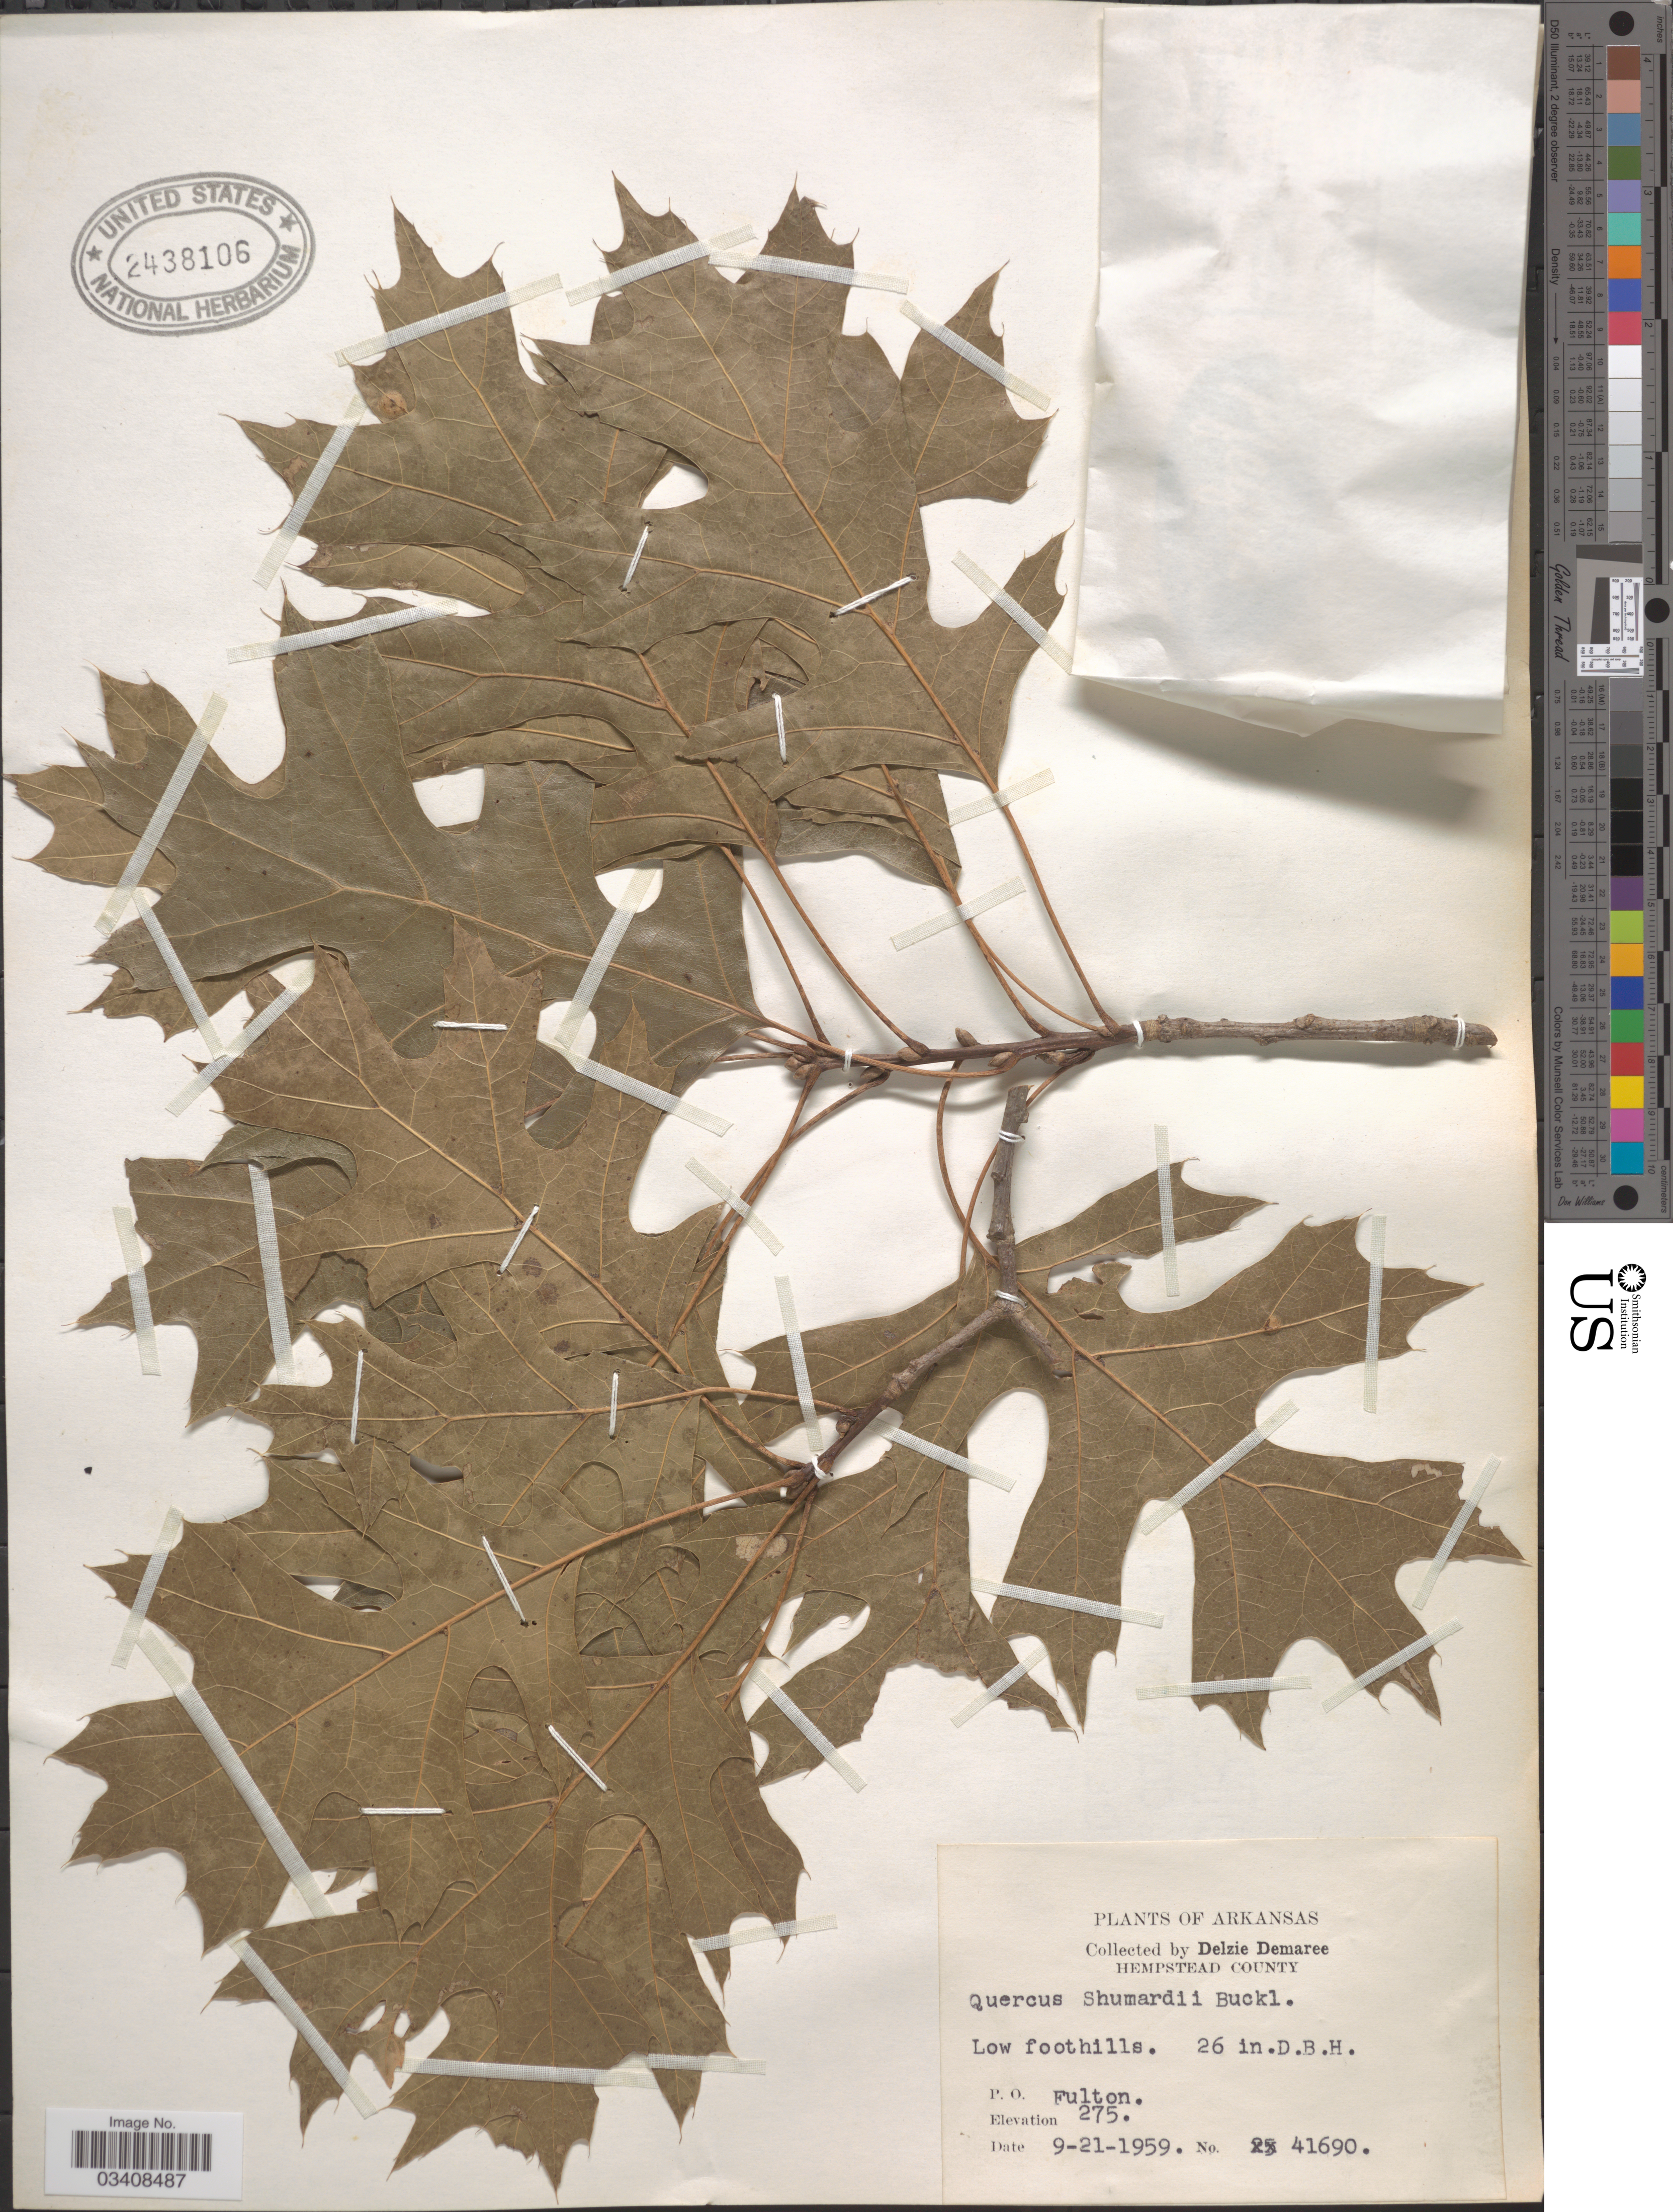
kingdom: Plantae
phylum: Tracheophyta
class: Magnoliopsida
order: Fagales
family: Fagaceae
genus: Quercus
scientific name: Quercus shumardii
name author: Buckley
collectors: D. Demaree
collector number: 41690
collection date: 1959-09-21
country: United States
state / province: Arkansas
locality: Hempstead County. P. O. Fulton.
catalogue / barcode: US 2438106